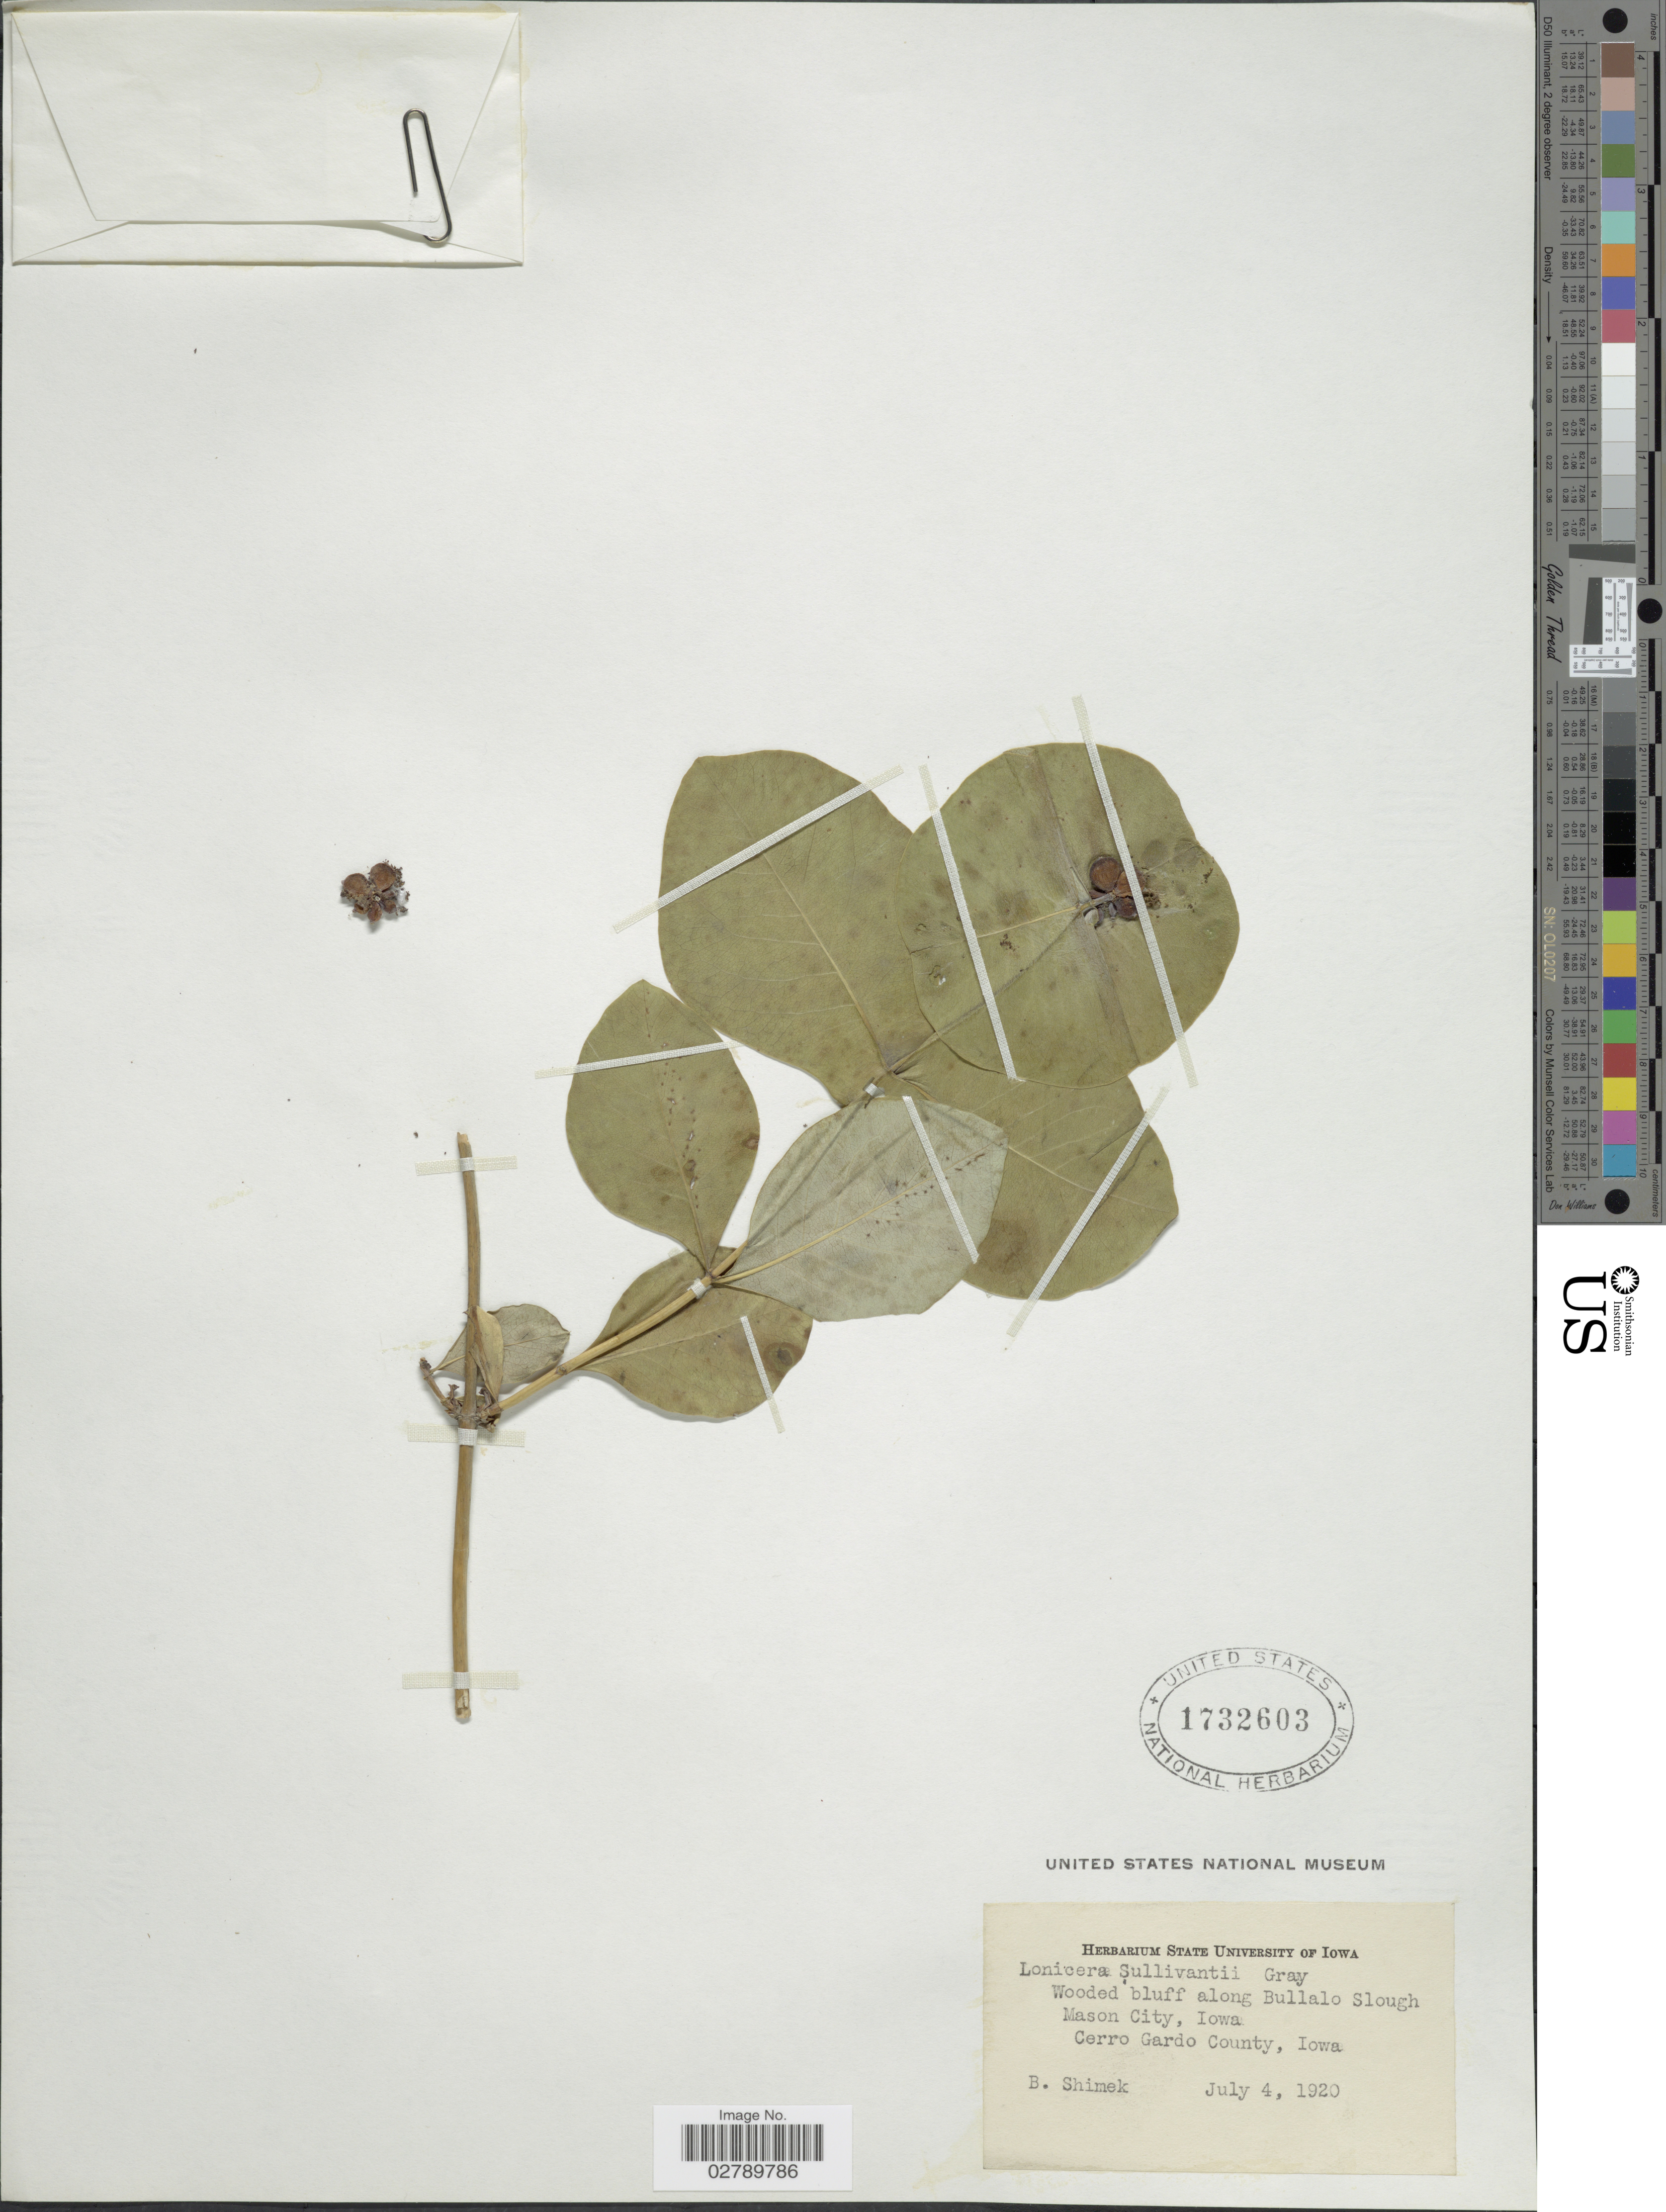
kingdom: Plantae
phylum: Tracheophyta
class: Magnoliopsida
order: Dipsacales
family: Caprifoliaceae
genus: Lonicera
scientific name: Lonicera prolifera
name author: (O. Kirchner) Booth ex Rehder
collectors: B. Shimek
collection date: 1920-07-04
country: United States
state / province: Iowa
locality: Wooded bluff along Bullalo Slough Mason City, Cerro Gardo County.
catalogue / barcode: US 1732603